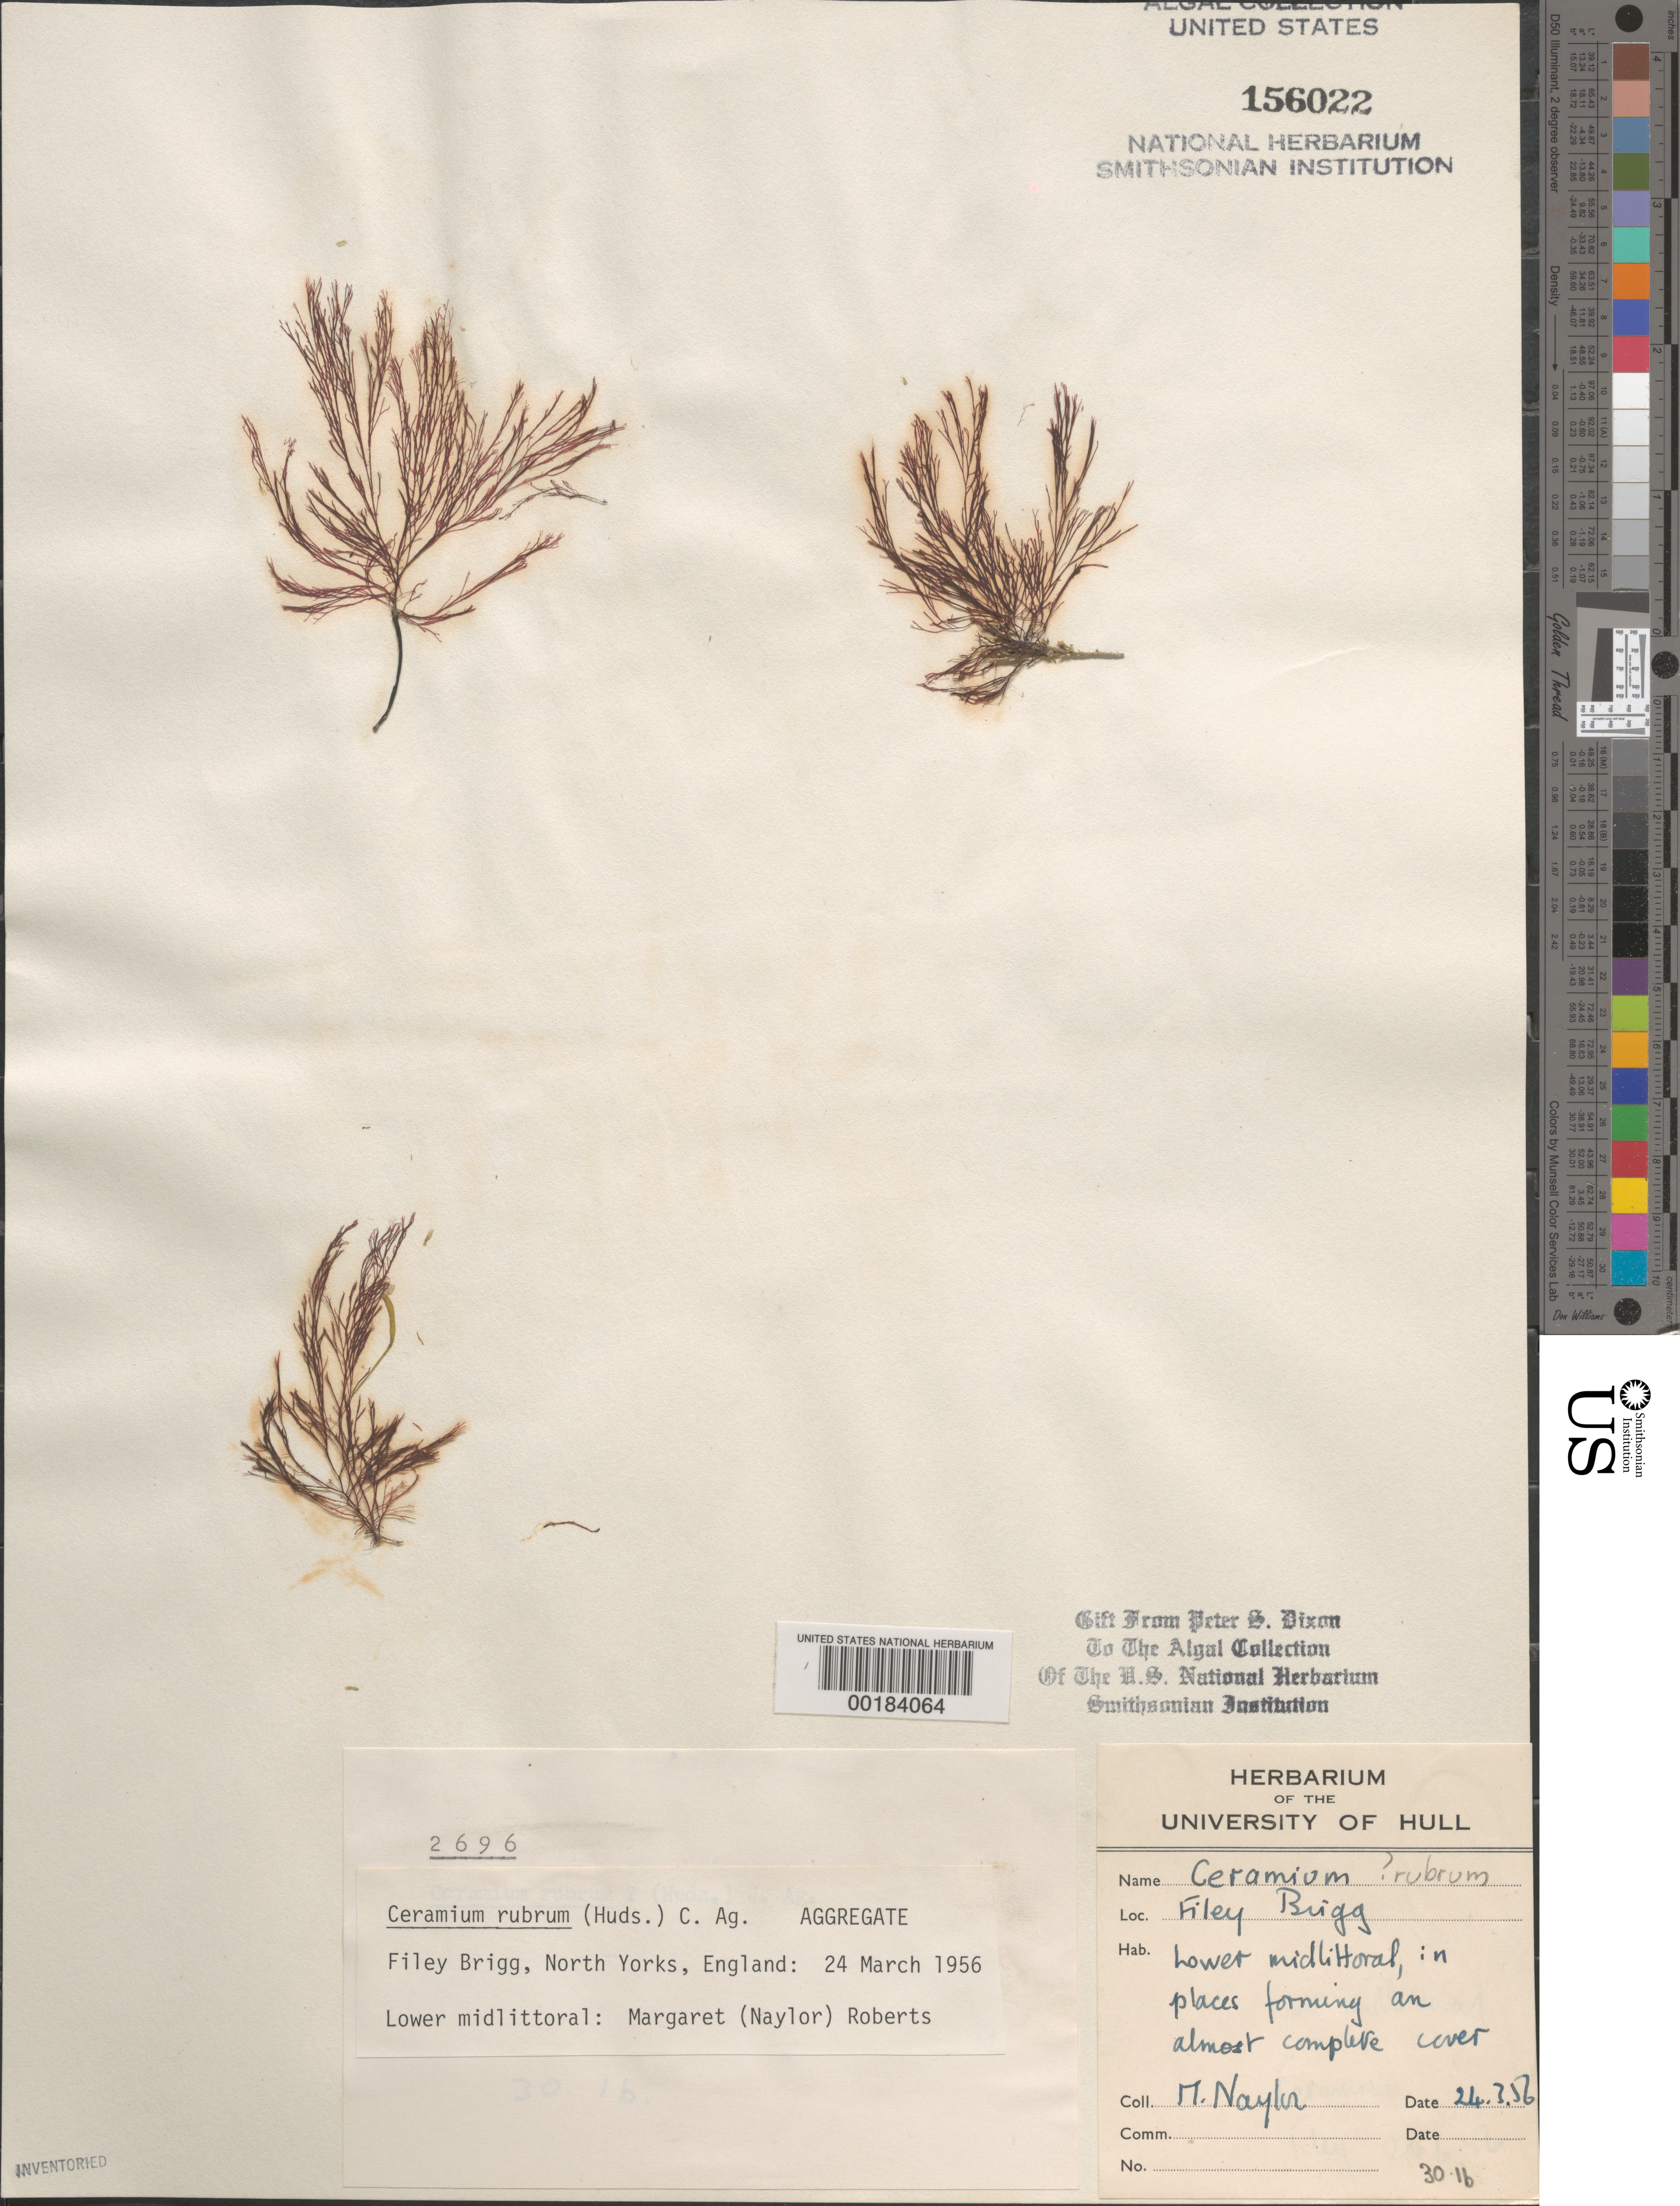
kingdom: Plantae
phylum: Rhodophyta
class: Florideophyceae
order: Ceramiales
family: Ceramiaceae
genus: Ceramium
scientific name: Ceramium rubrum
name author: C. Agardh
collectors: M. Roberts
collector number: PSD 2696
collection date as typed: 24 Mar 1956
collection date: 1956-03-24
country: United Kingdom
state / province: England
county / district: North Yorkshire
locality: Filey Brigg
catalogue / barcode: US 156022